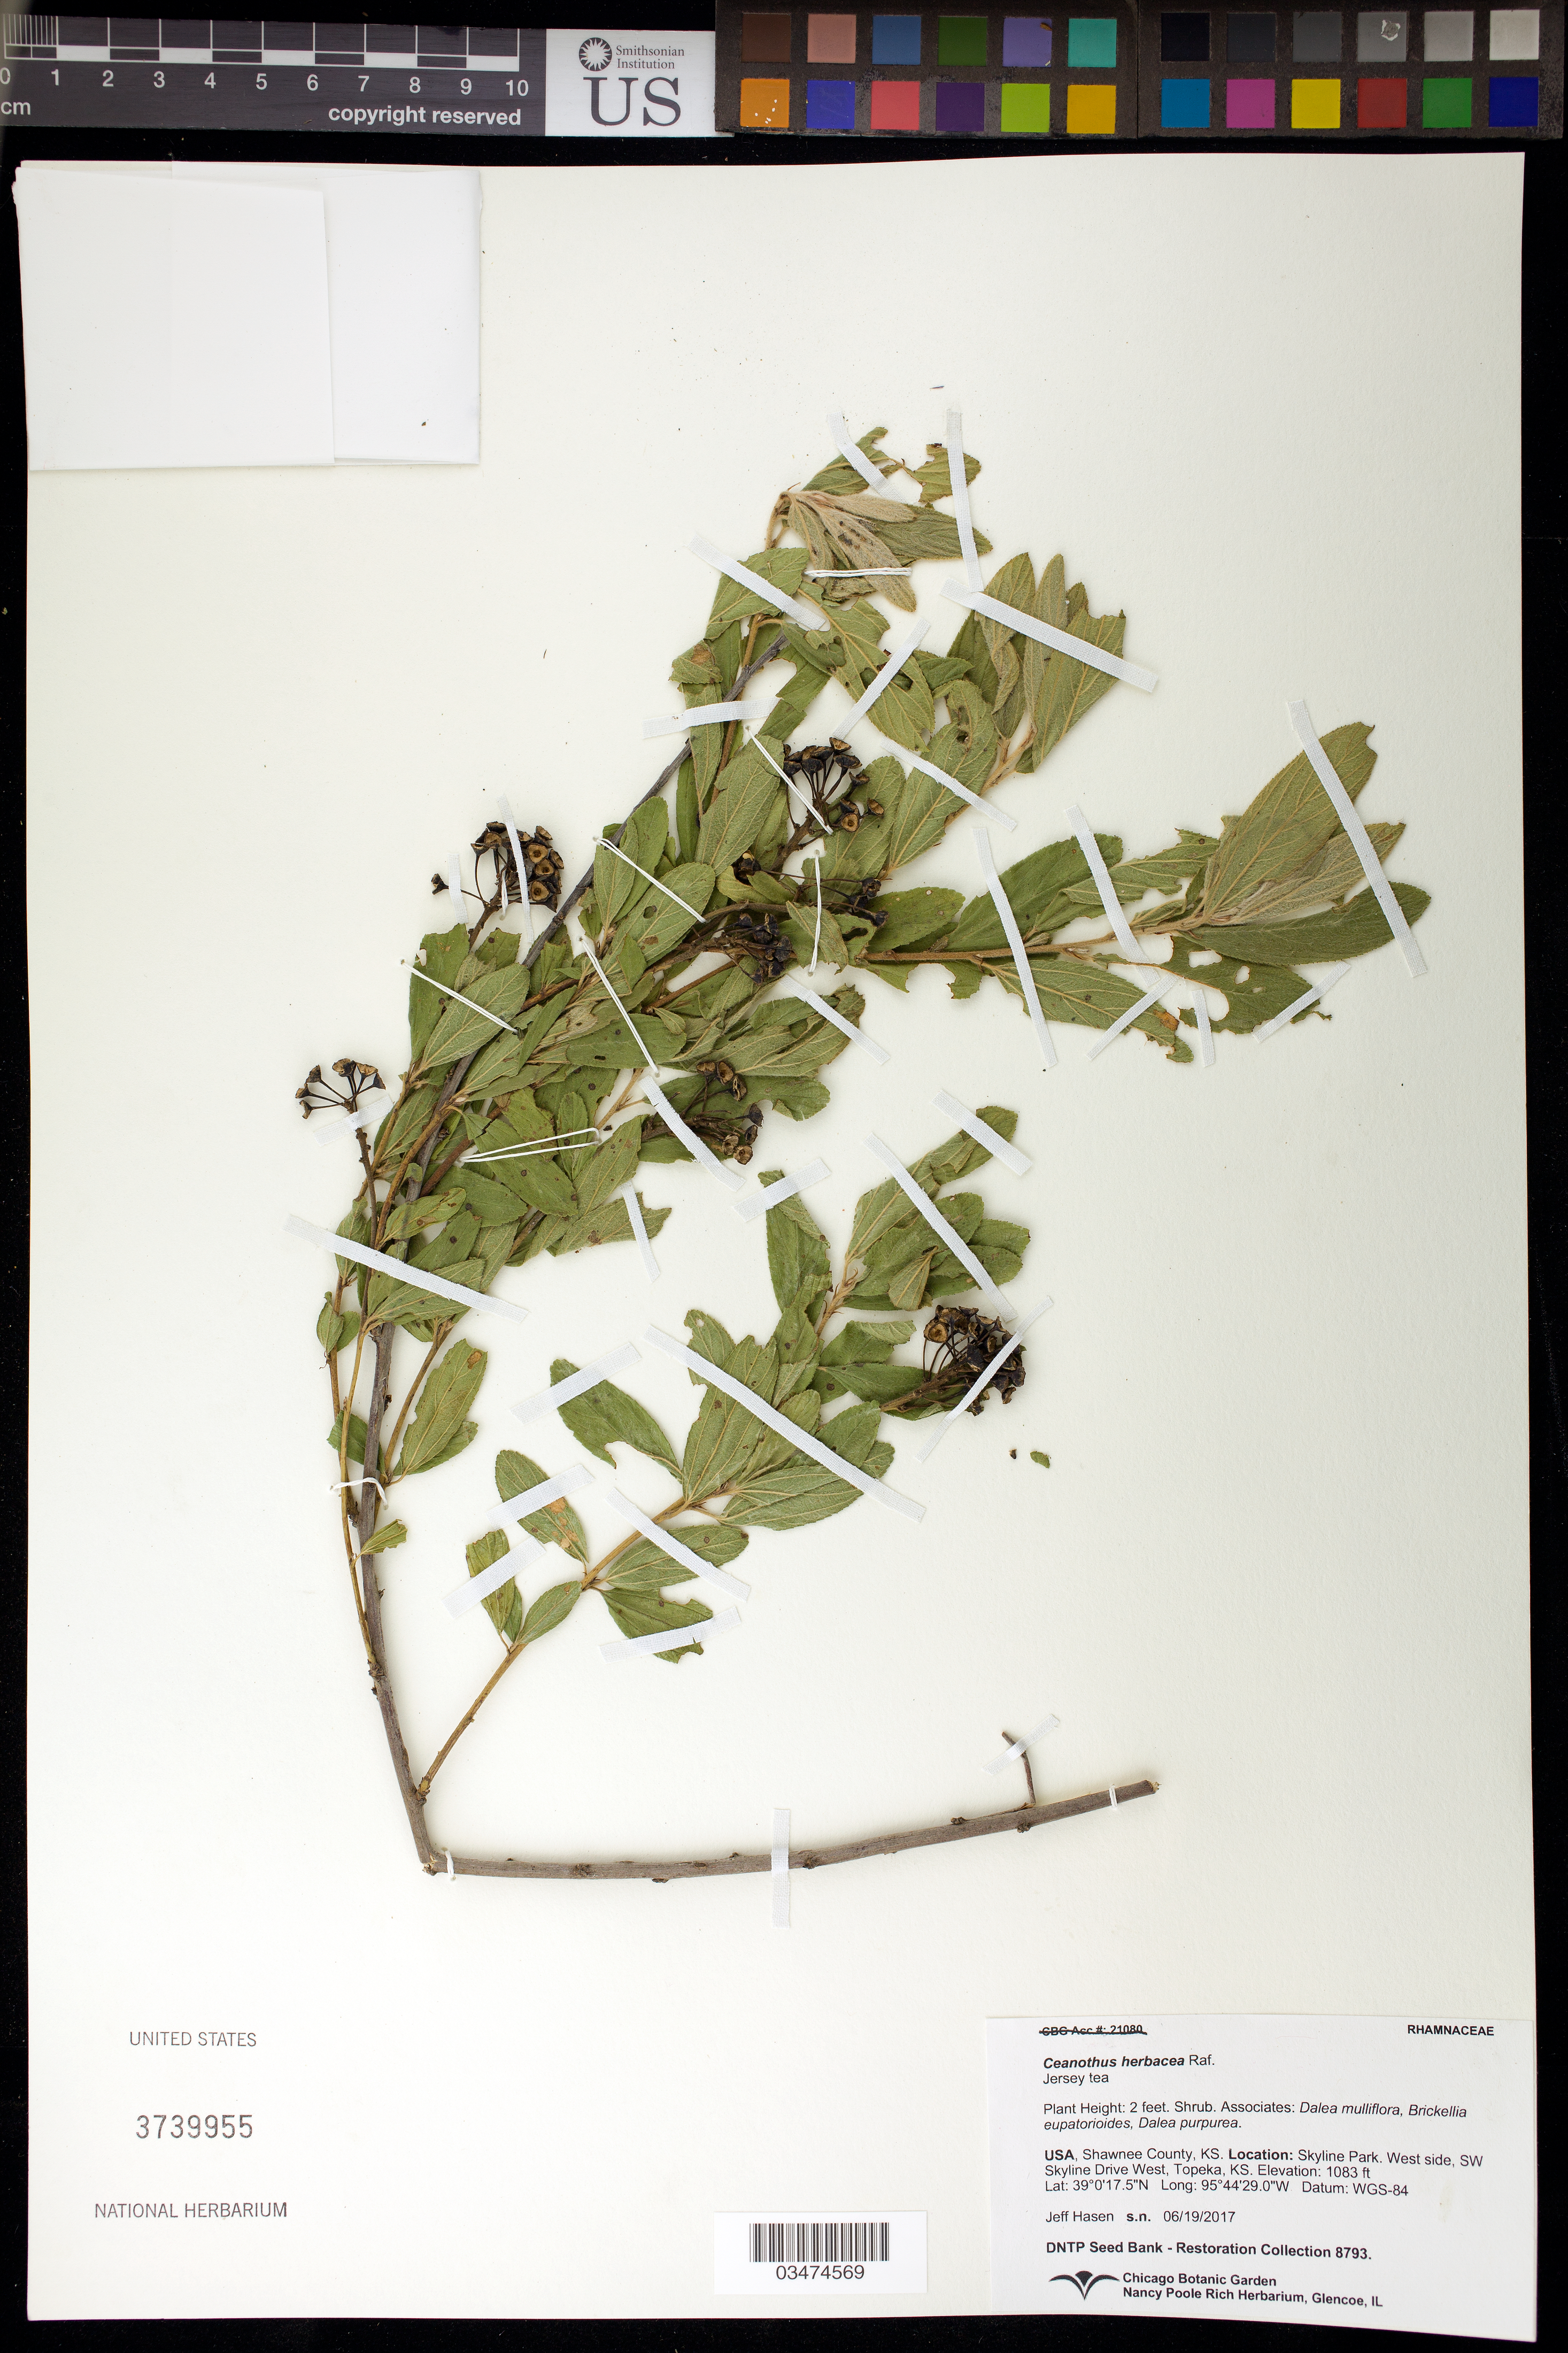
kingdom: Plantae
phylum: Tracheophyta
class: Magnoliopsida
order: Rosales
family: Rhamnaceae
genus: Ceanothus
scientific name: Ceanothus herbaceus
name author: Raf.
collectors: J. Hansen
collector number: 8793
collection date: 2017-06-19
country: United States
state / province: Kansas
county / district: Shawnee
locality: Skyline Park, west side, SW Skyline Drive West, Topeka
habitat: With Dalea multiflora, Dalea purpurea, ect.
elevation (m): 330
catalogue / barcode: US 3739955